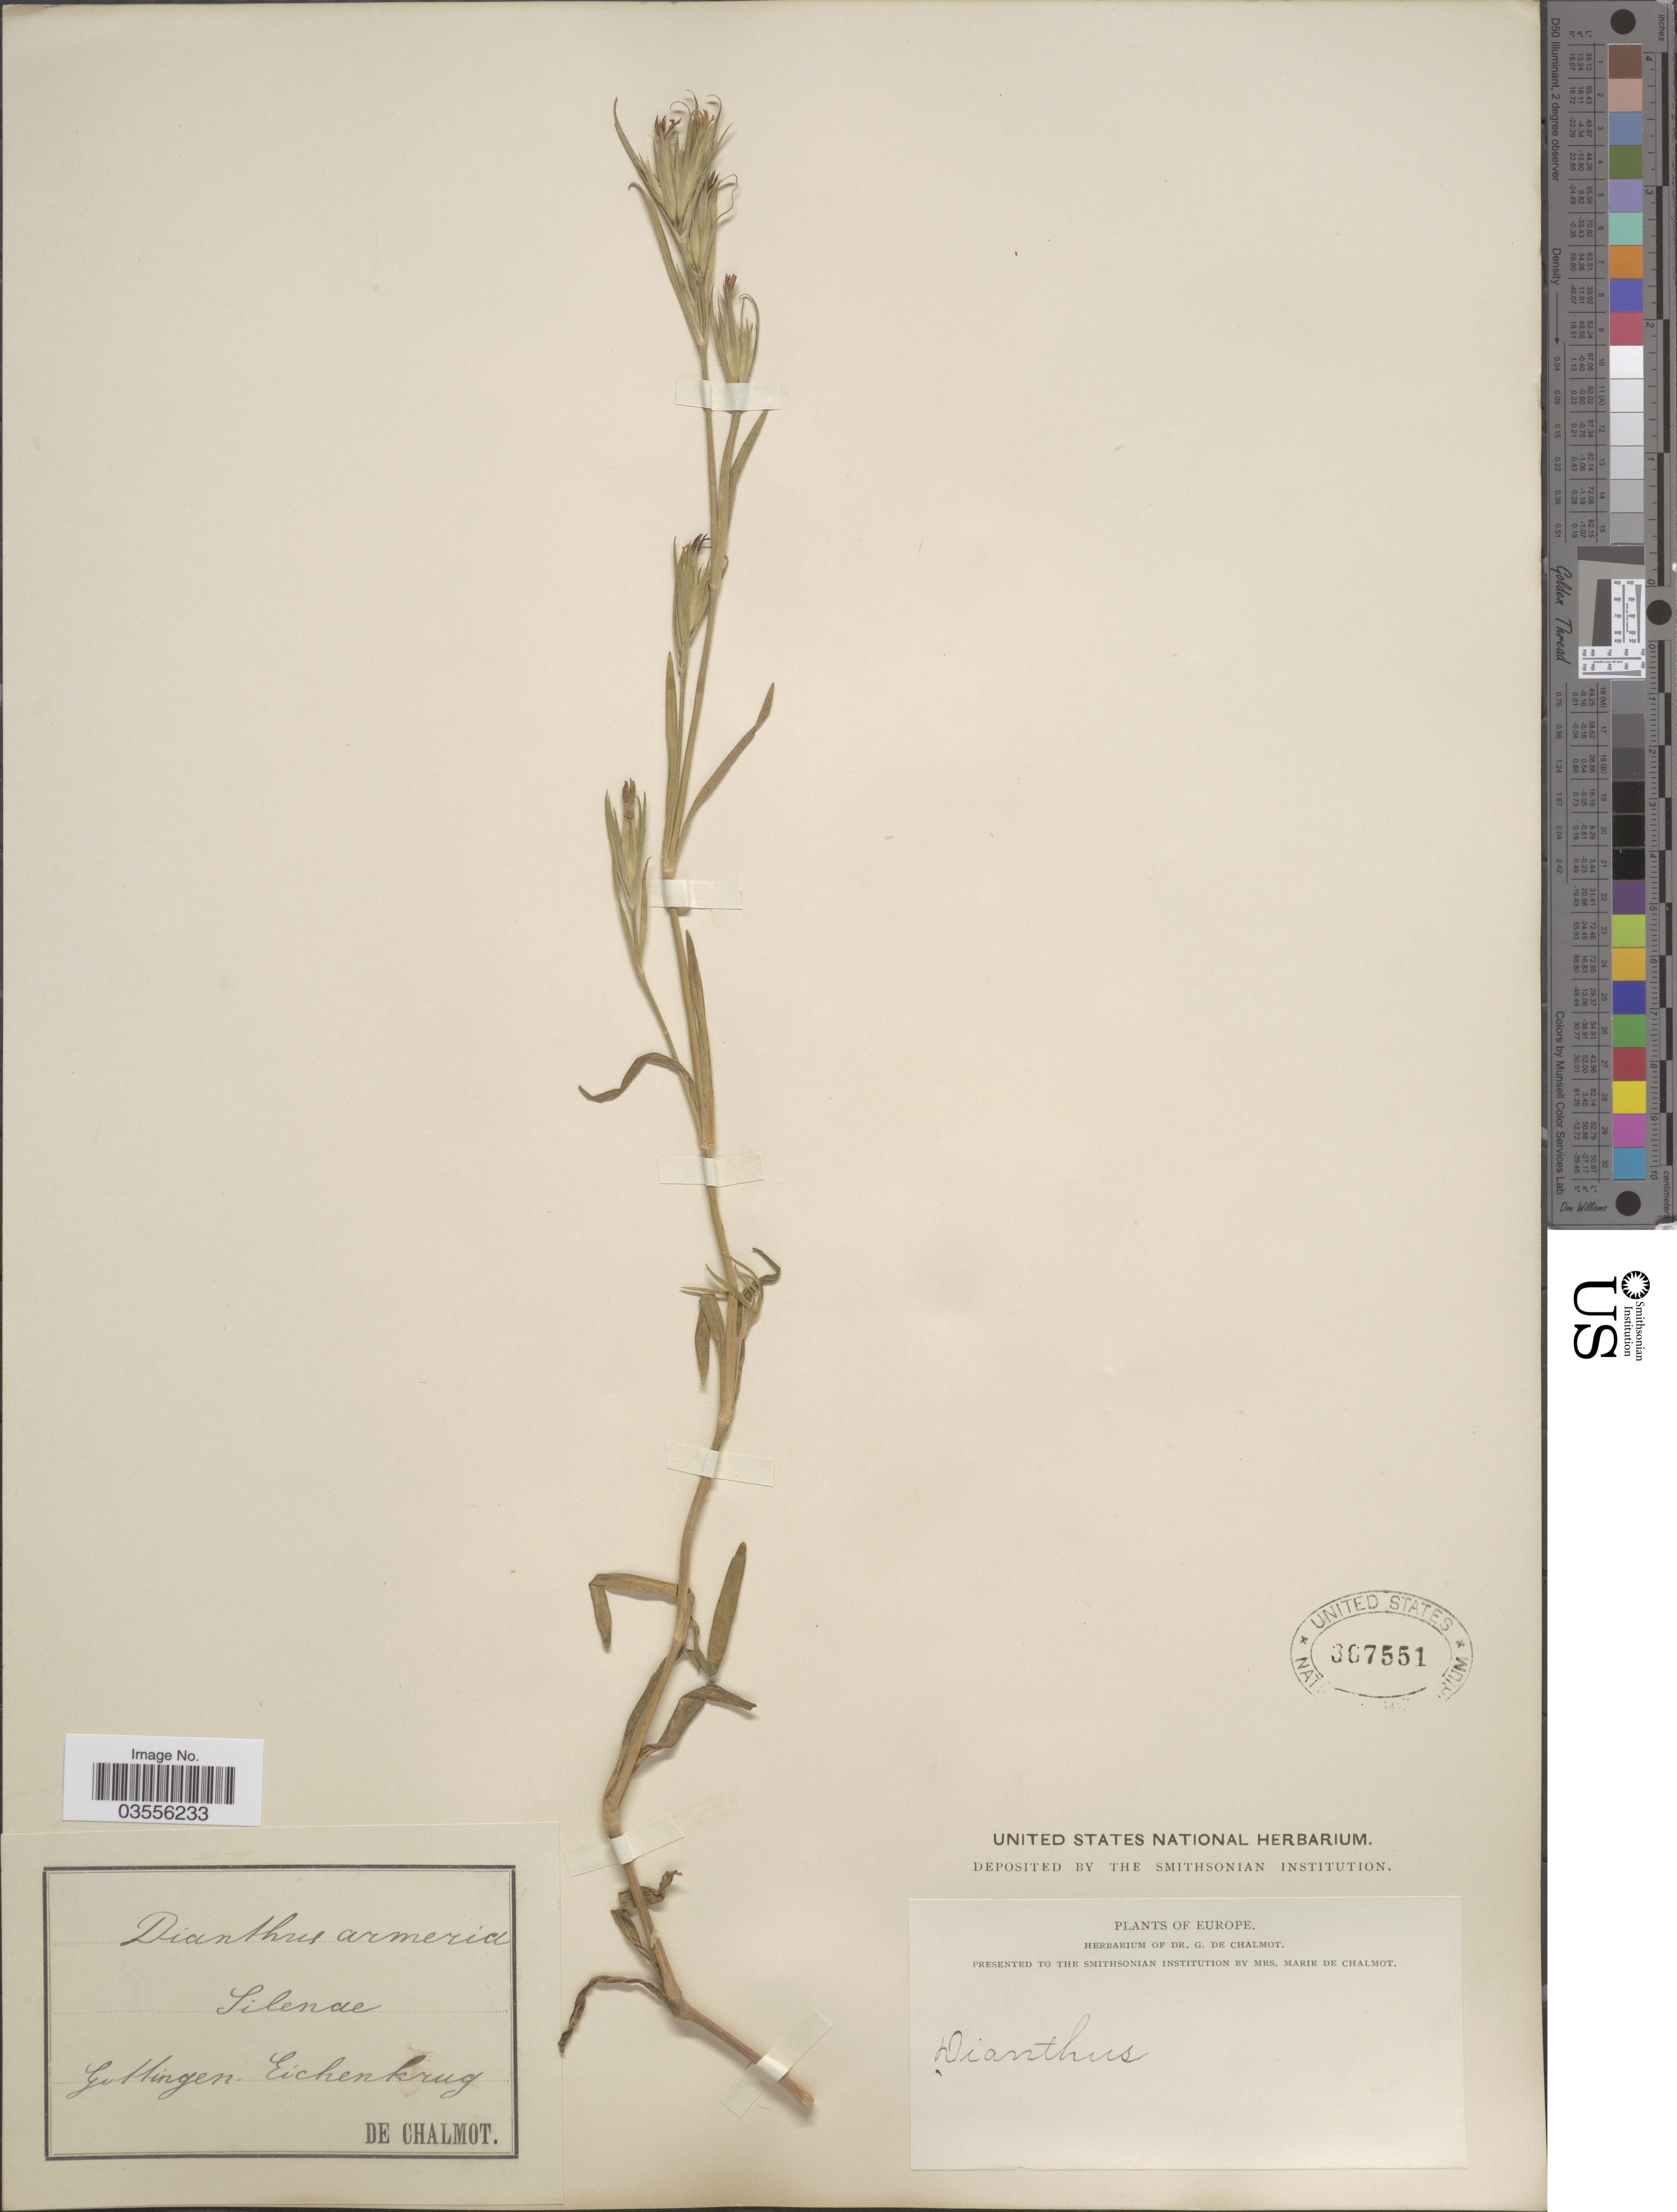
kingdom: Plantae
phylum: Tracheophyta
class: Magnoliopsida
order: Caryophyllales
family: Caryophyllaceae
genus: Dianthus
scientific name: Dianthus arenarius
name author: L.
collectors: G. de Chalmot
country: Germany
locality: Europe. Gottingen Eichenkrug.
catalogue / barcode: US 367551